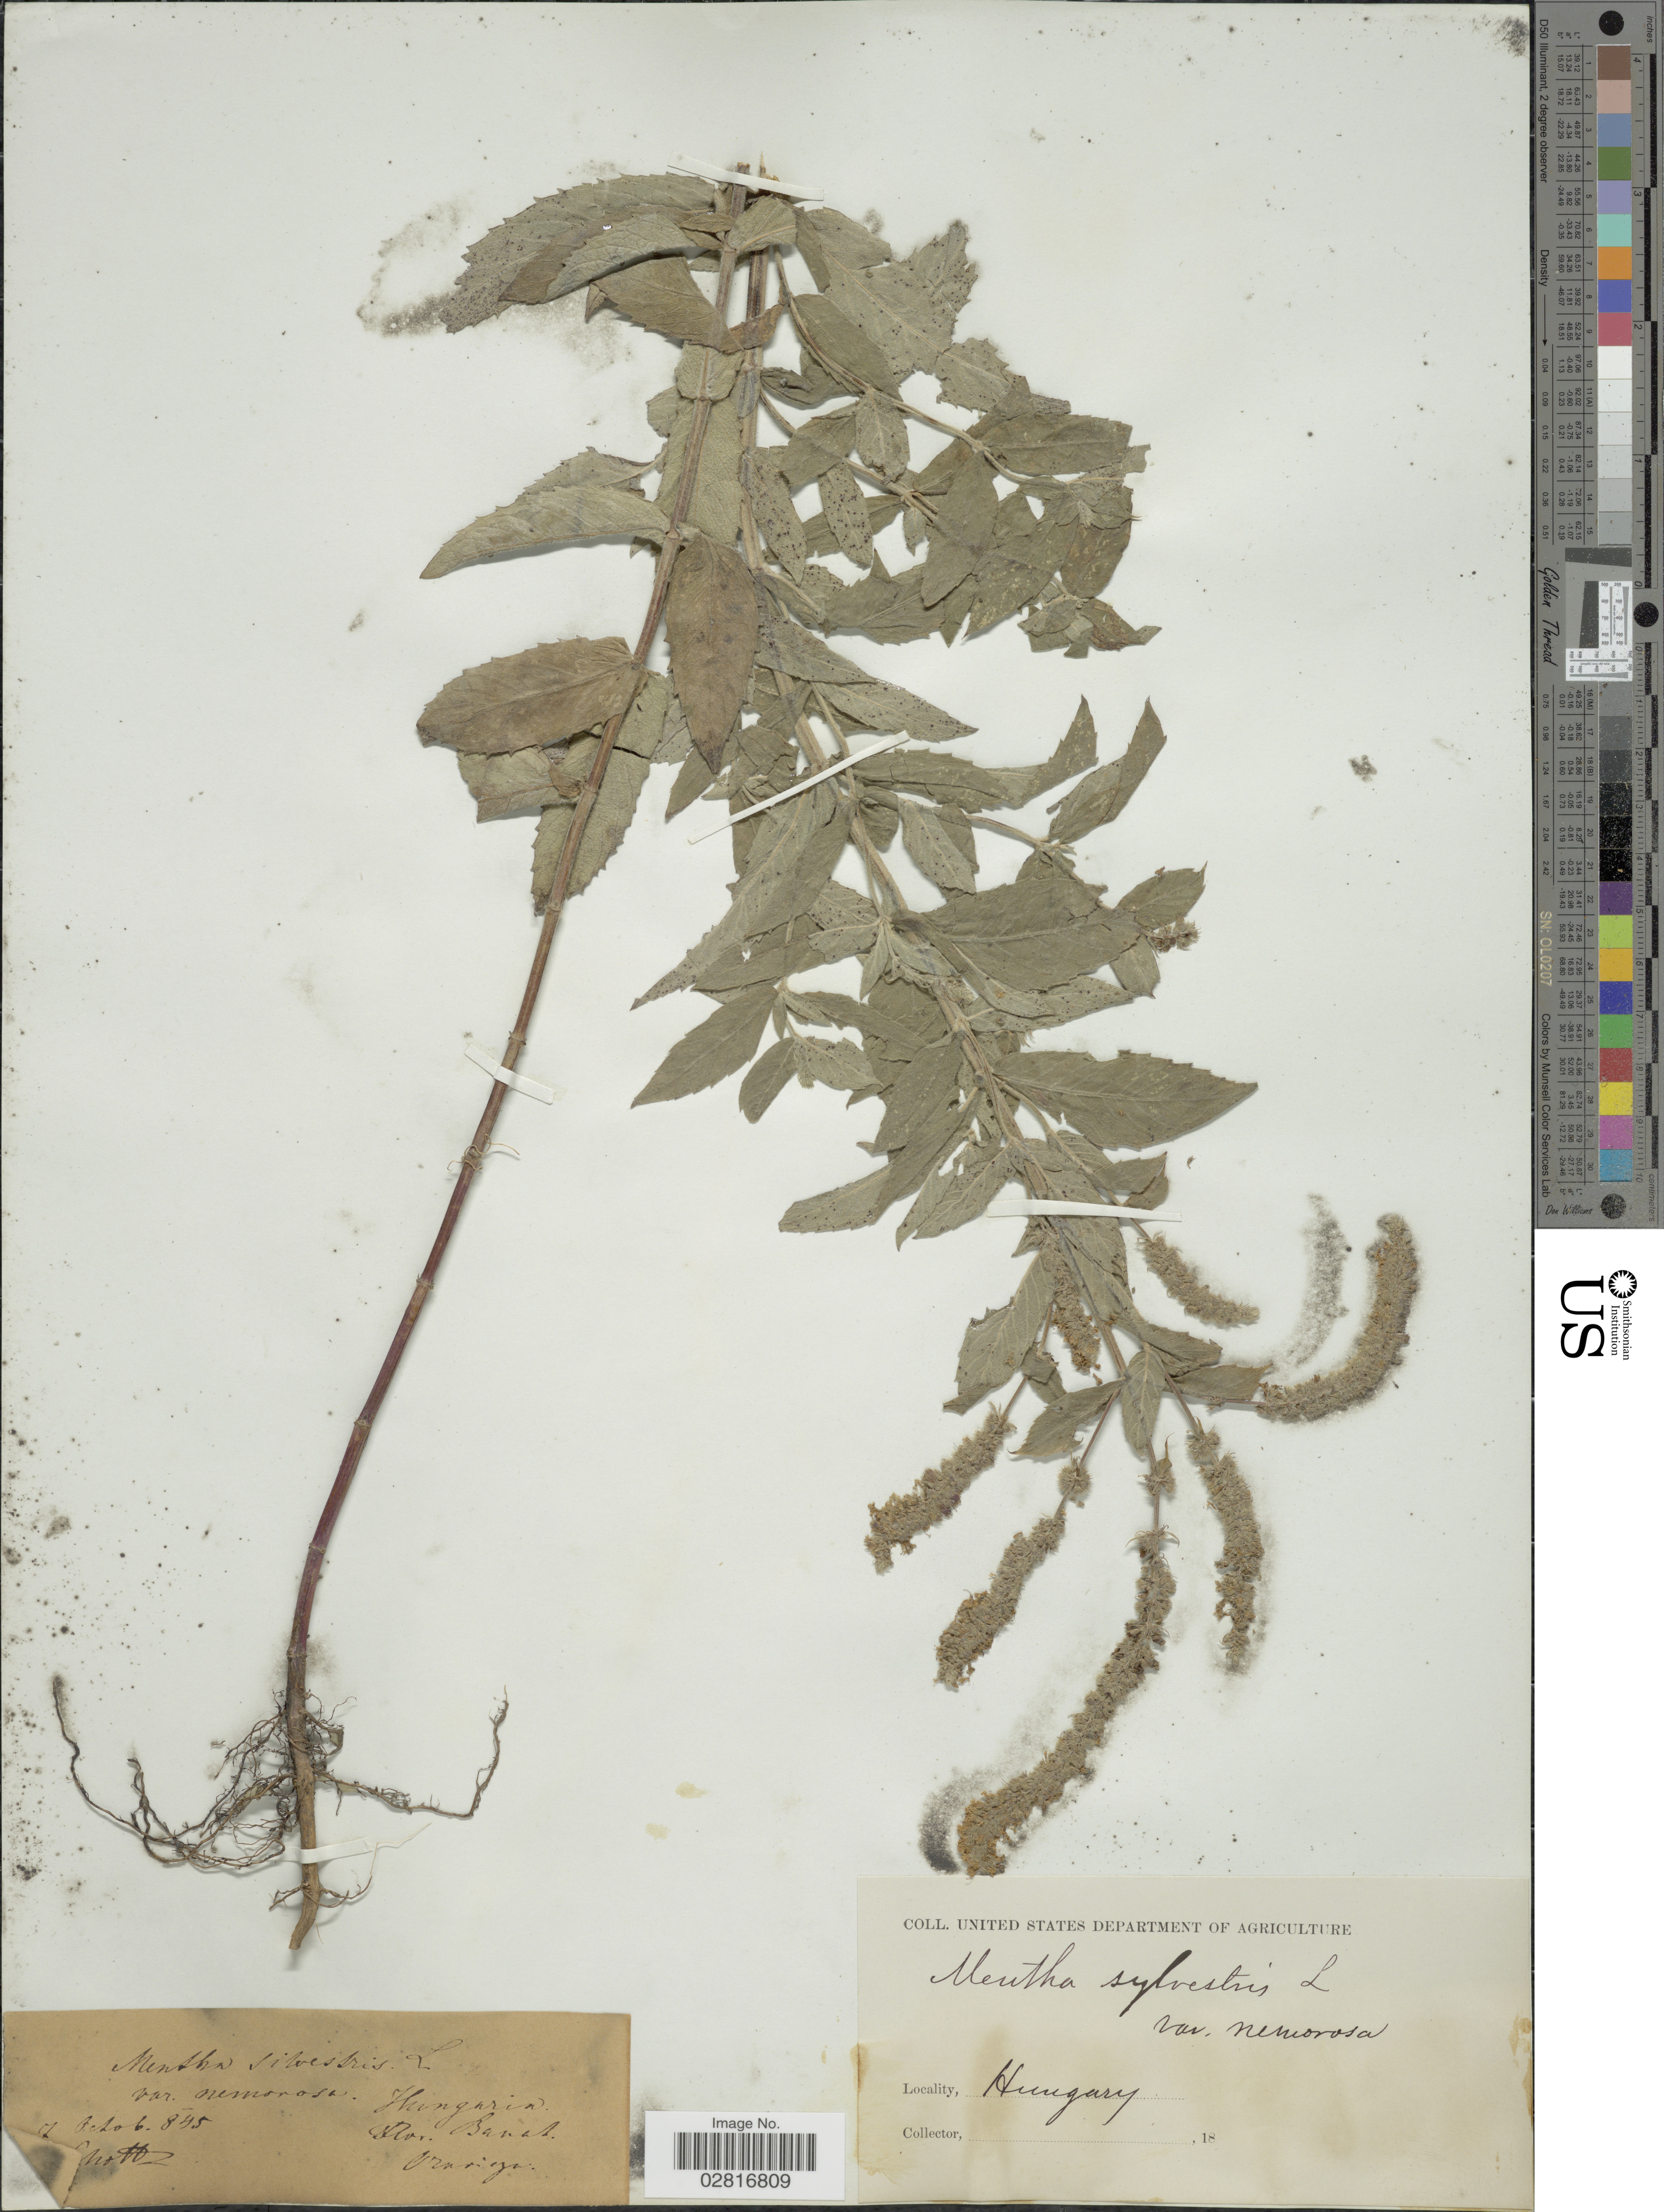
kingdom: Plantae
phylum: Tracheophyta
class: Magnoliopsida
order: Lamiales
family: Lamiaceae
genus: Mentha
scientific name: Mentha sylvestris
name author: L.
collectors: -. Schottz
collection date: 1845-10-07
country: Hungary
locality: Hungaria, Pto. Banal. Craiga. [interpreted]